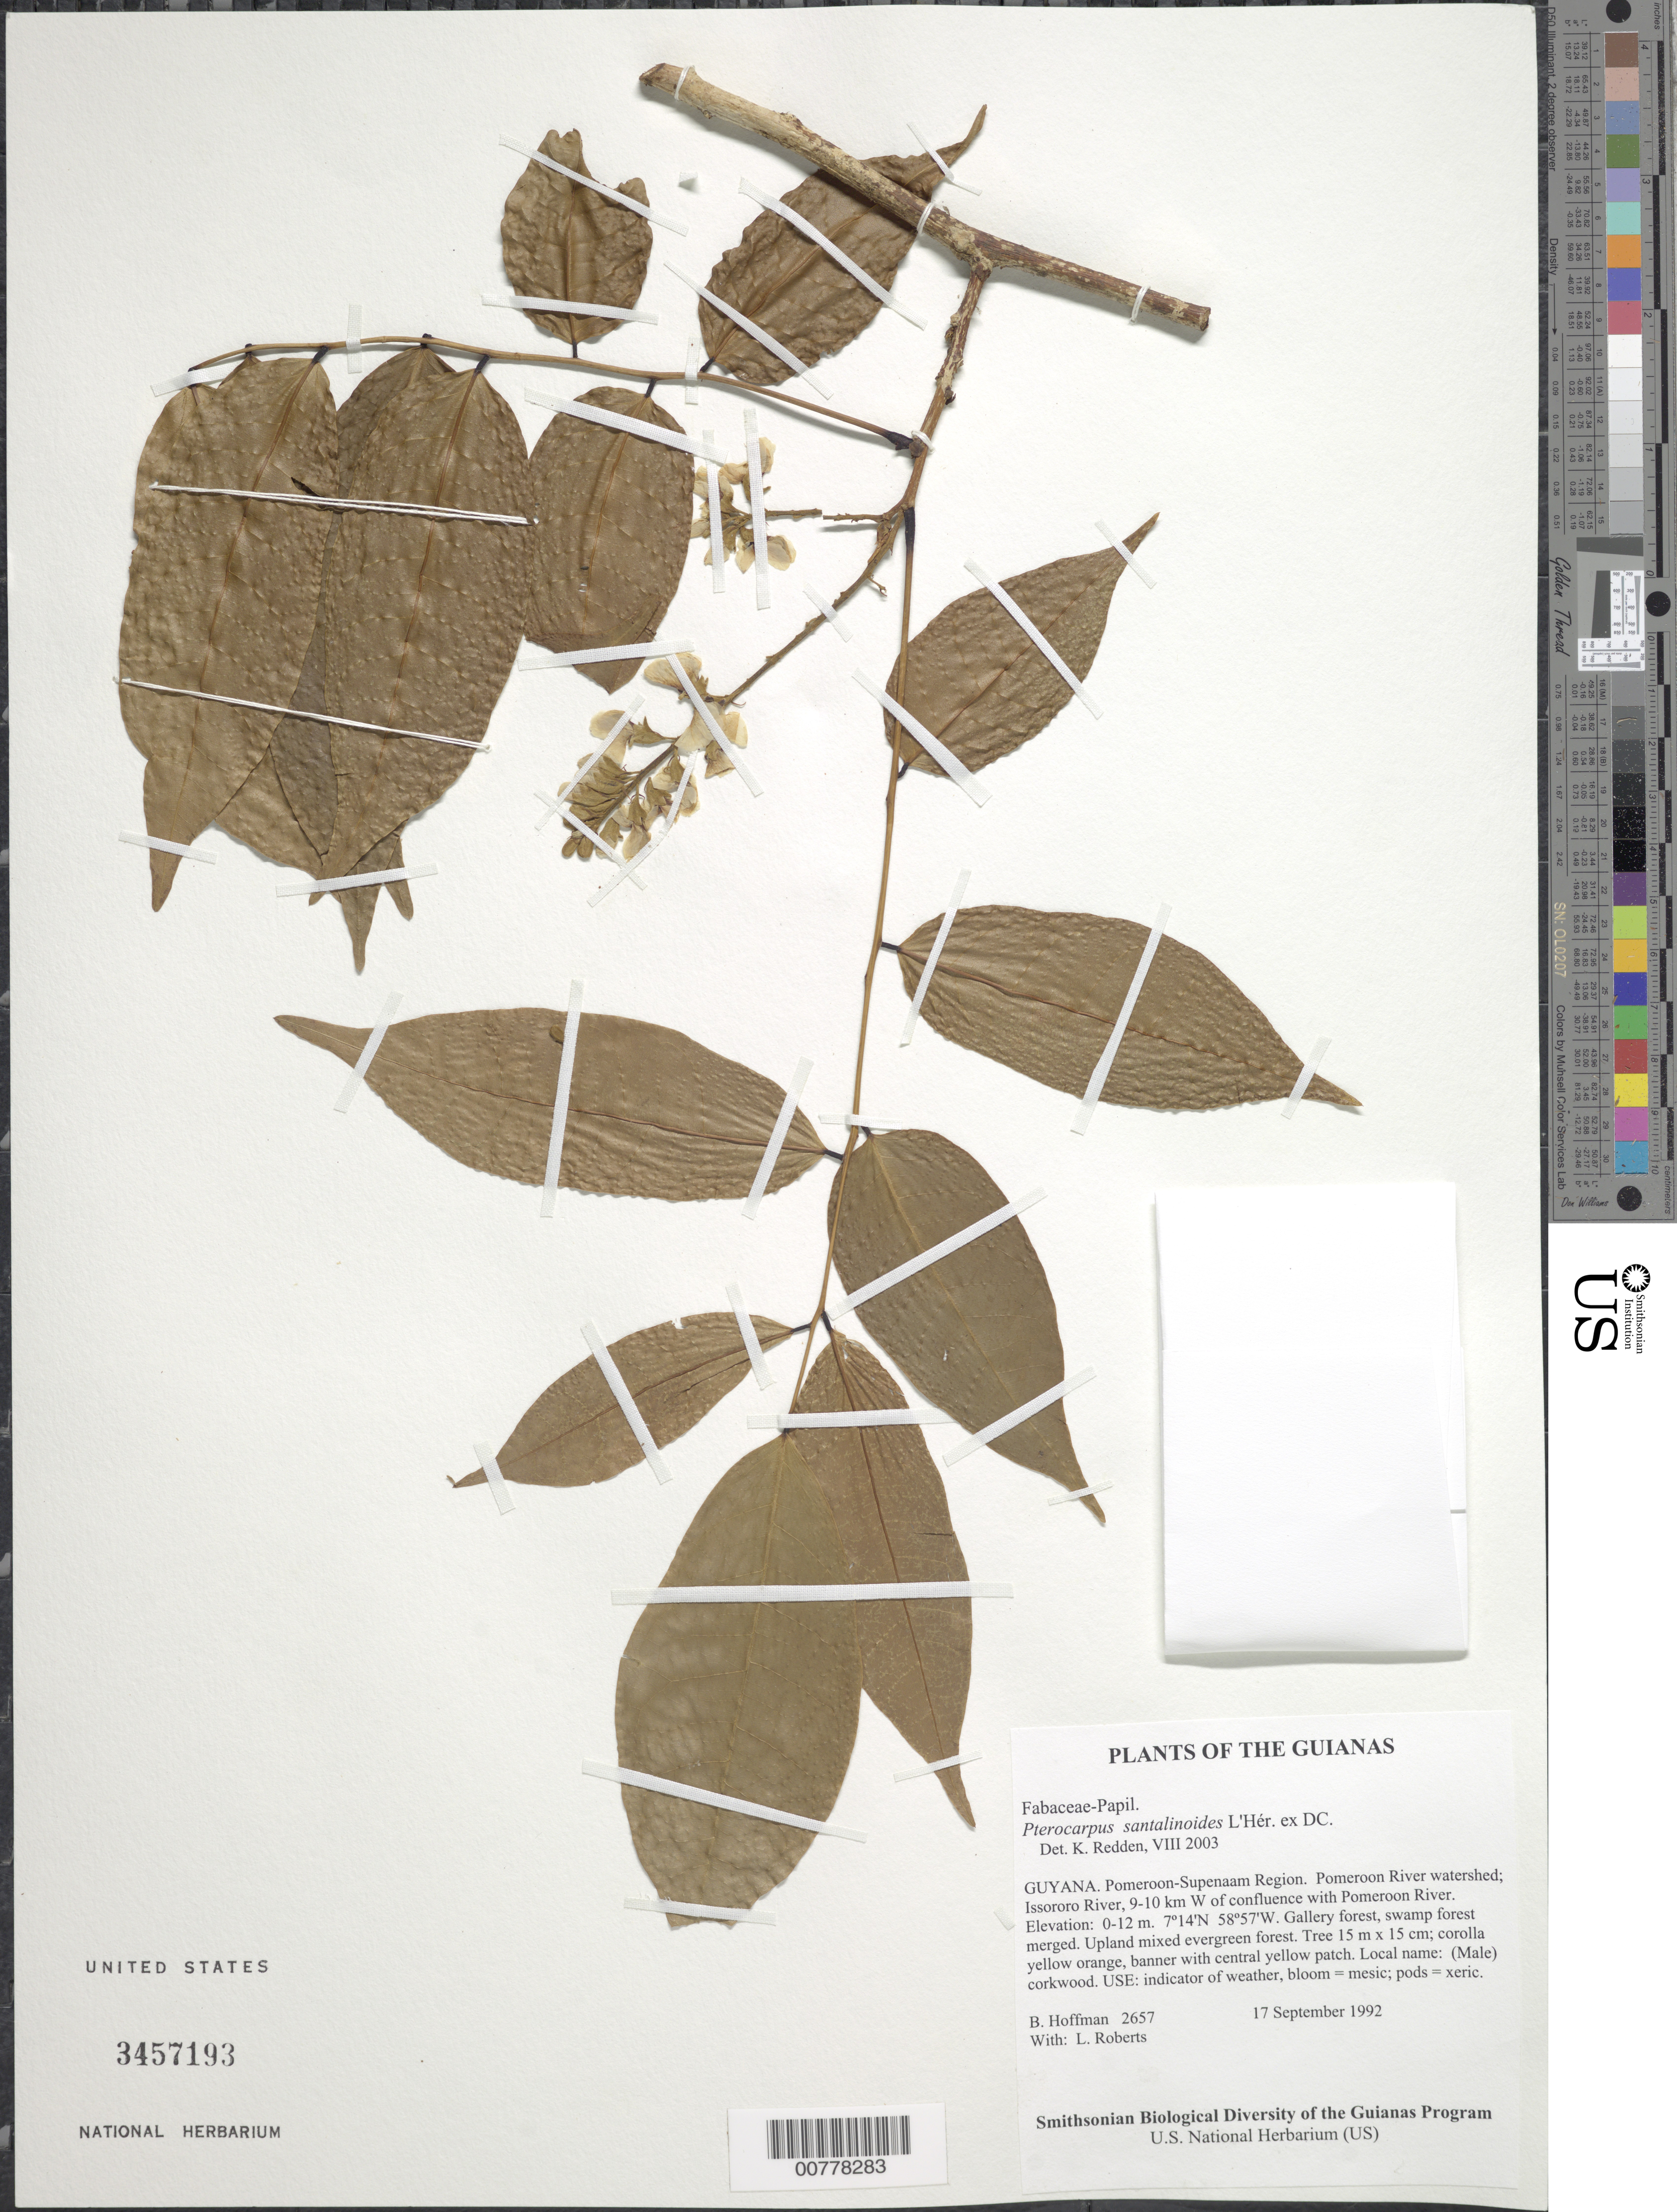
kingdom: Plantae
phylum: Tracheophyta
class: Magnoliopsida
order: Fabales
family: Fabaceae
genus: Pterocarpus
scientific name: Pterocarpus santalinoides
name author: L'Hér. ex DC.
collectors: B. Hoffman & L. Roberts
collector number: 2657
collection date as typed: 17 September 1992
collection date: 1992-09-17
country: Guyana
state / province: Pomeroon-Supenaam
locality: Pomeroon River watershed; Issororo River, 9-10 km W of confluence with Pomeroon River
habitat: Gallery forest, swamp forest merged. Upland mixed evergreen forest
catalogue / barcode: US 3457193